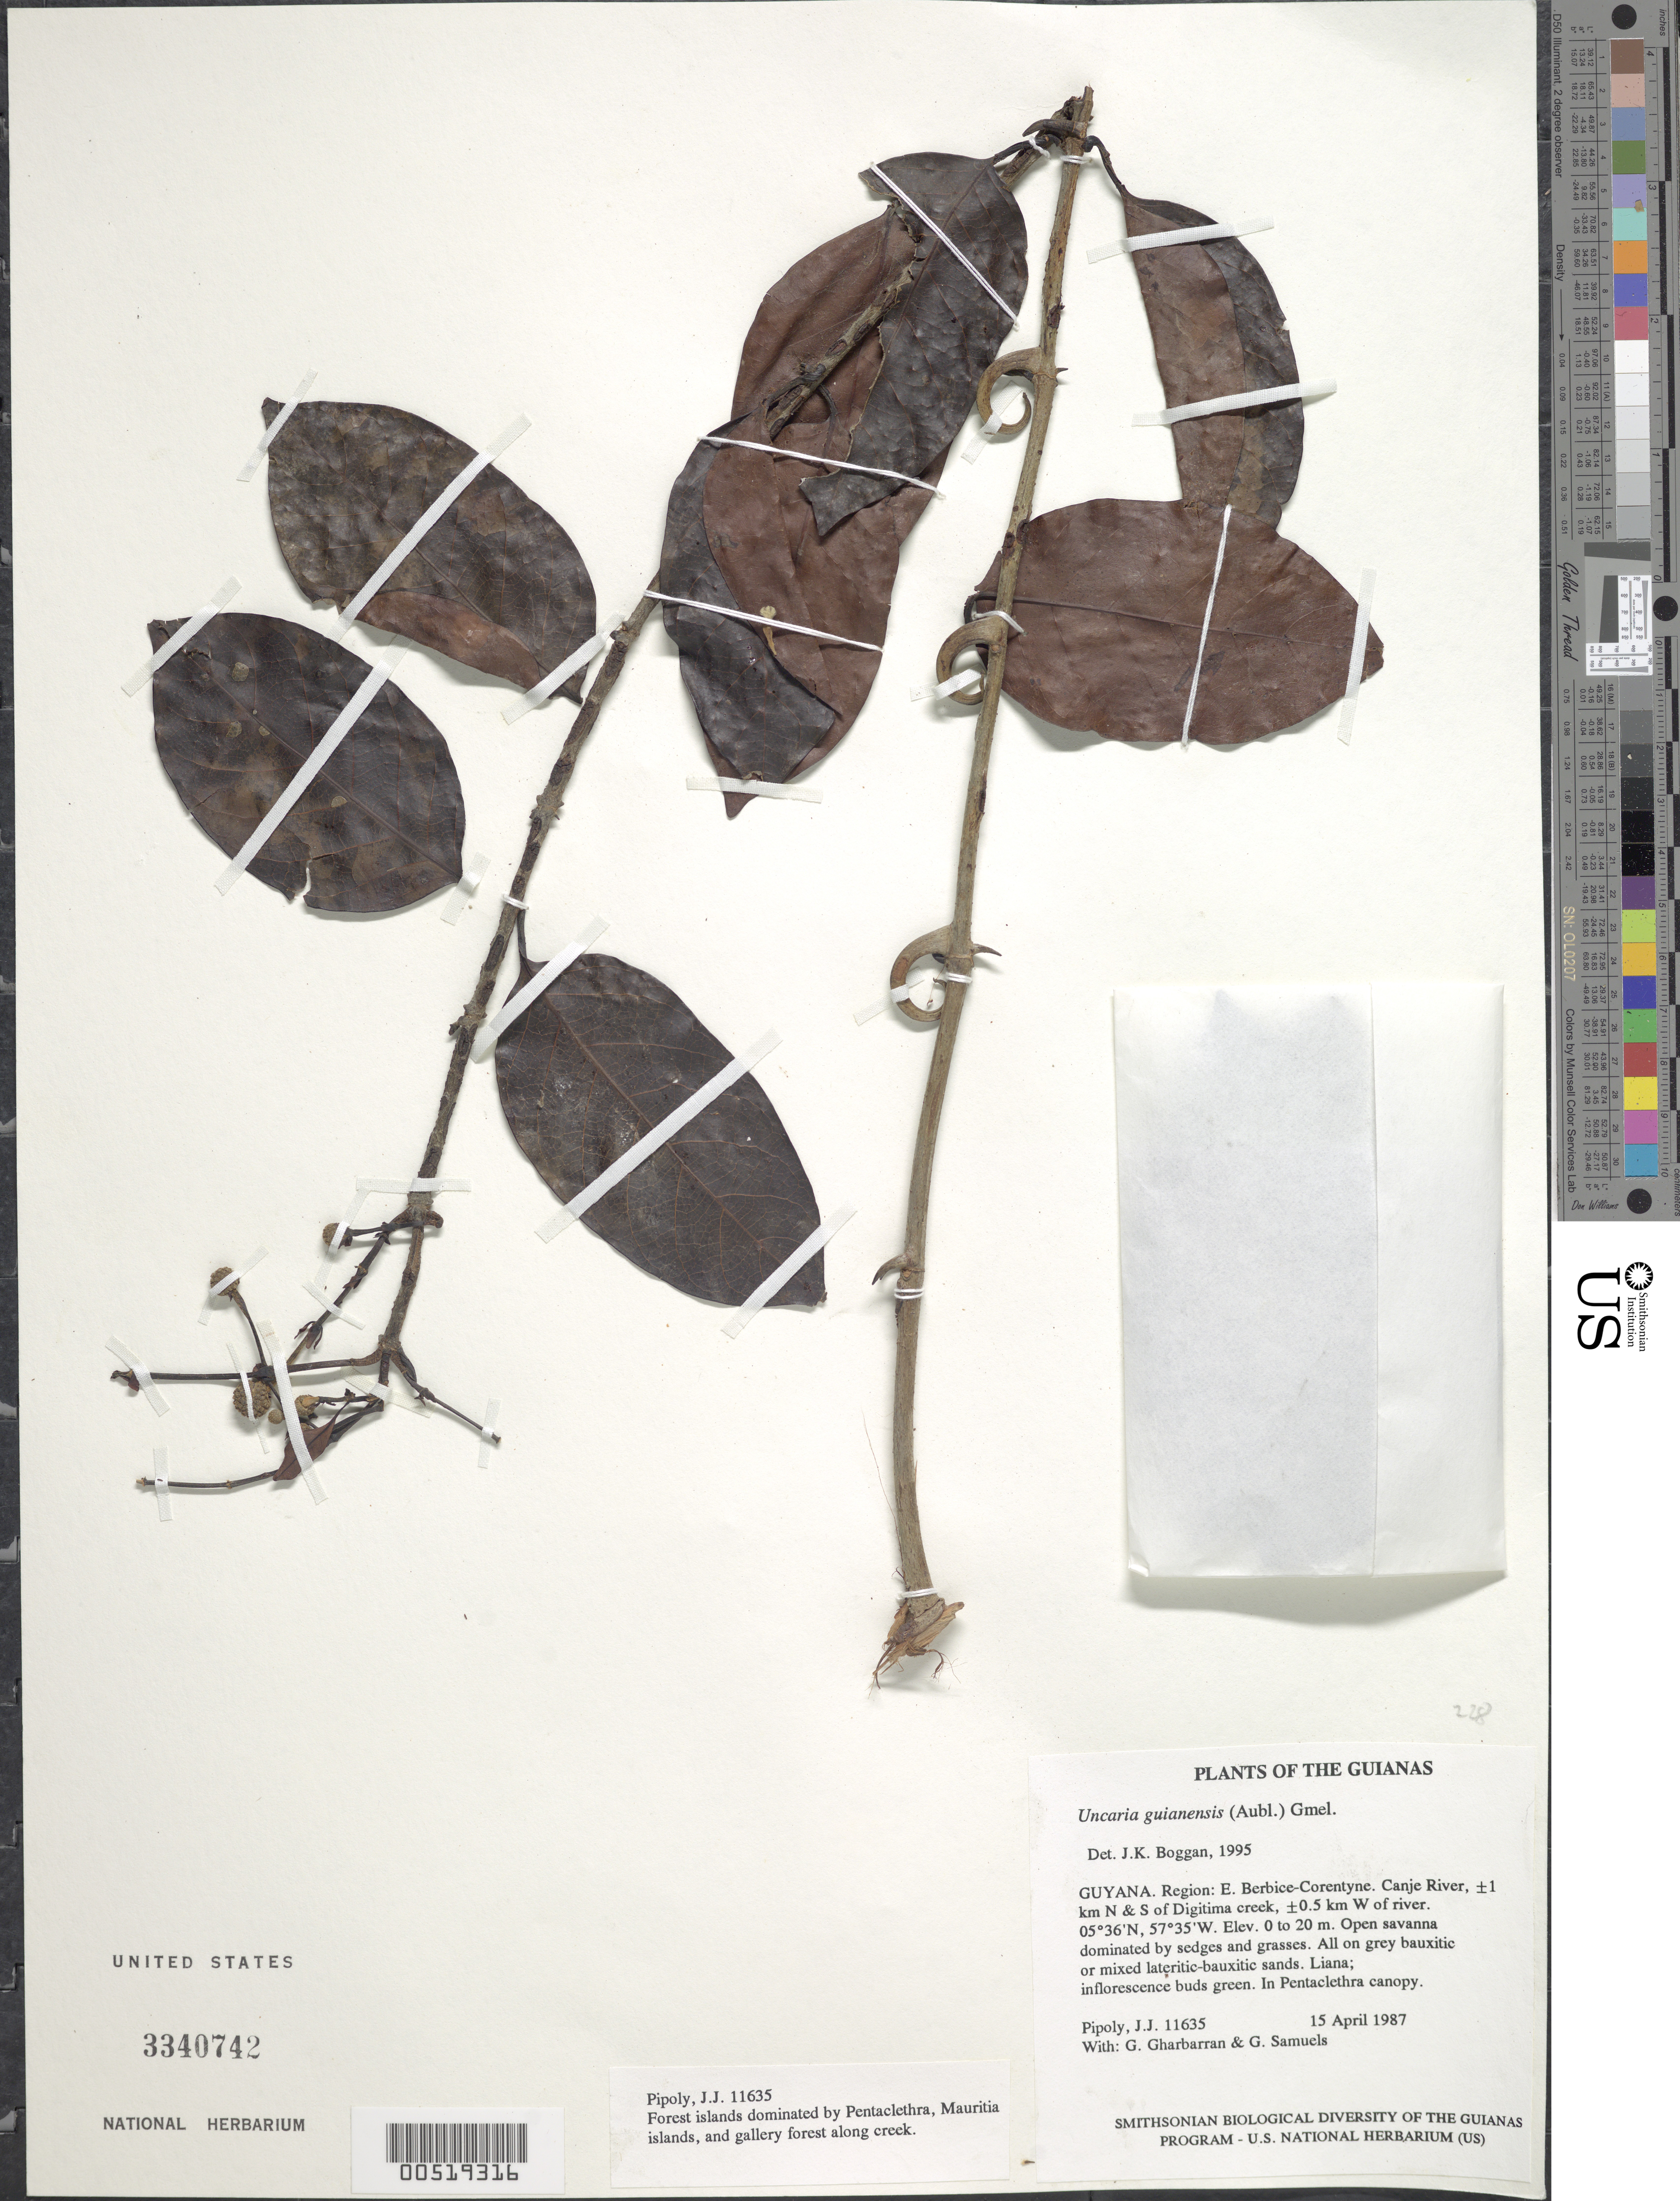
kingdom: Plantae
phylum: Tracheophyta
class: Magnoliopsida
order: Gentianales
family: Rubiaceae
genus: Uncaria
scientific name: Uncaria guianensis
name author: (Aubl.) J.F. Gmel.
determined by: Boggan, J. K., (US), NMNH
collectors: J. J. Pipoly, G. Gharbarran & G. Samuels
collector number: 11635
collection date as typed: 15 April 1987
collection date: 1987-04-15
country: Guyana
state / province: E. Berbice-Corentyne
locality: Canje River, ±1 km N & S of Digitima creek, ±0.5 km W of river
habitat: Open savanna dominated by sedges and grasses. All on grey bauxitic or mixed lateritic-bauxitic sands. Forest islands dominated by Pentaclethra, Mauritia islands, and gallery forest along creek.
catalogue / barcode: US 3340742